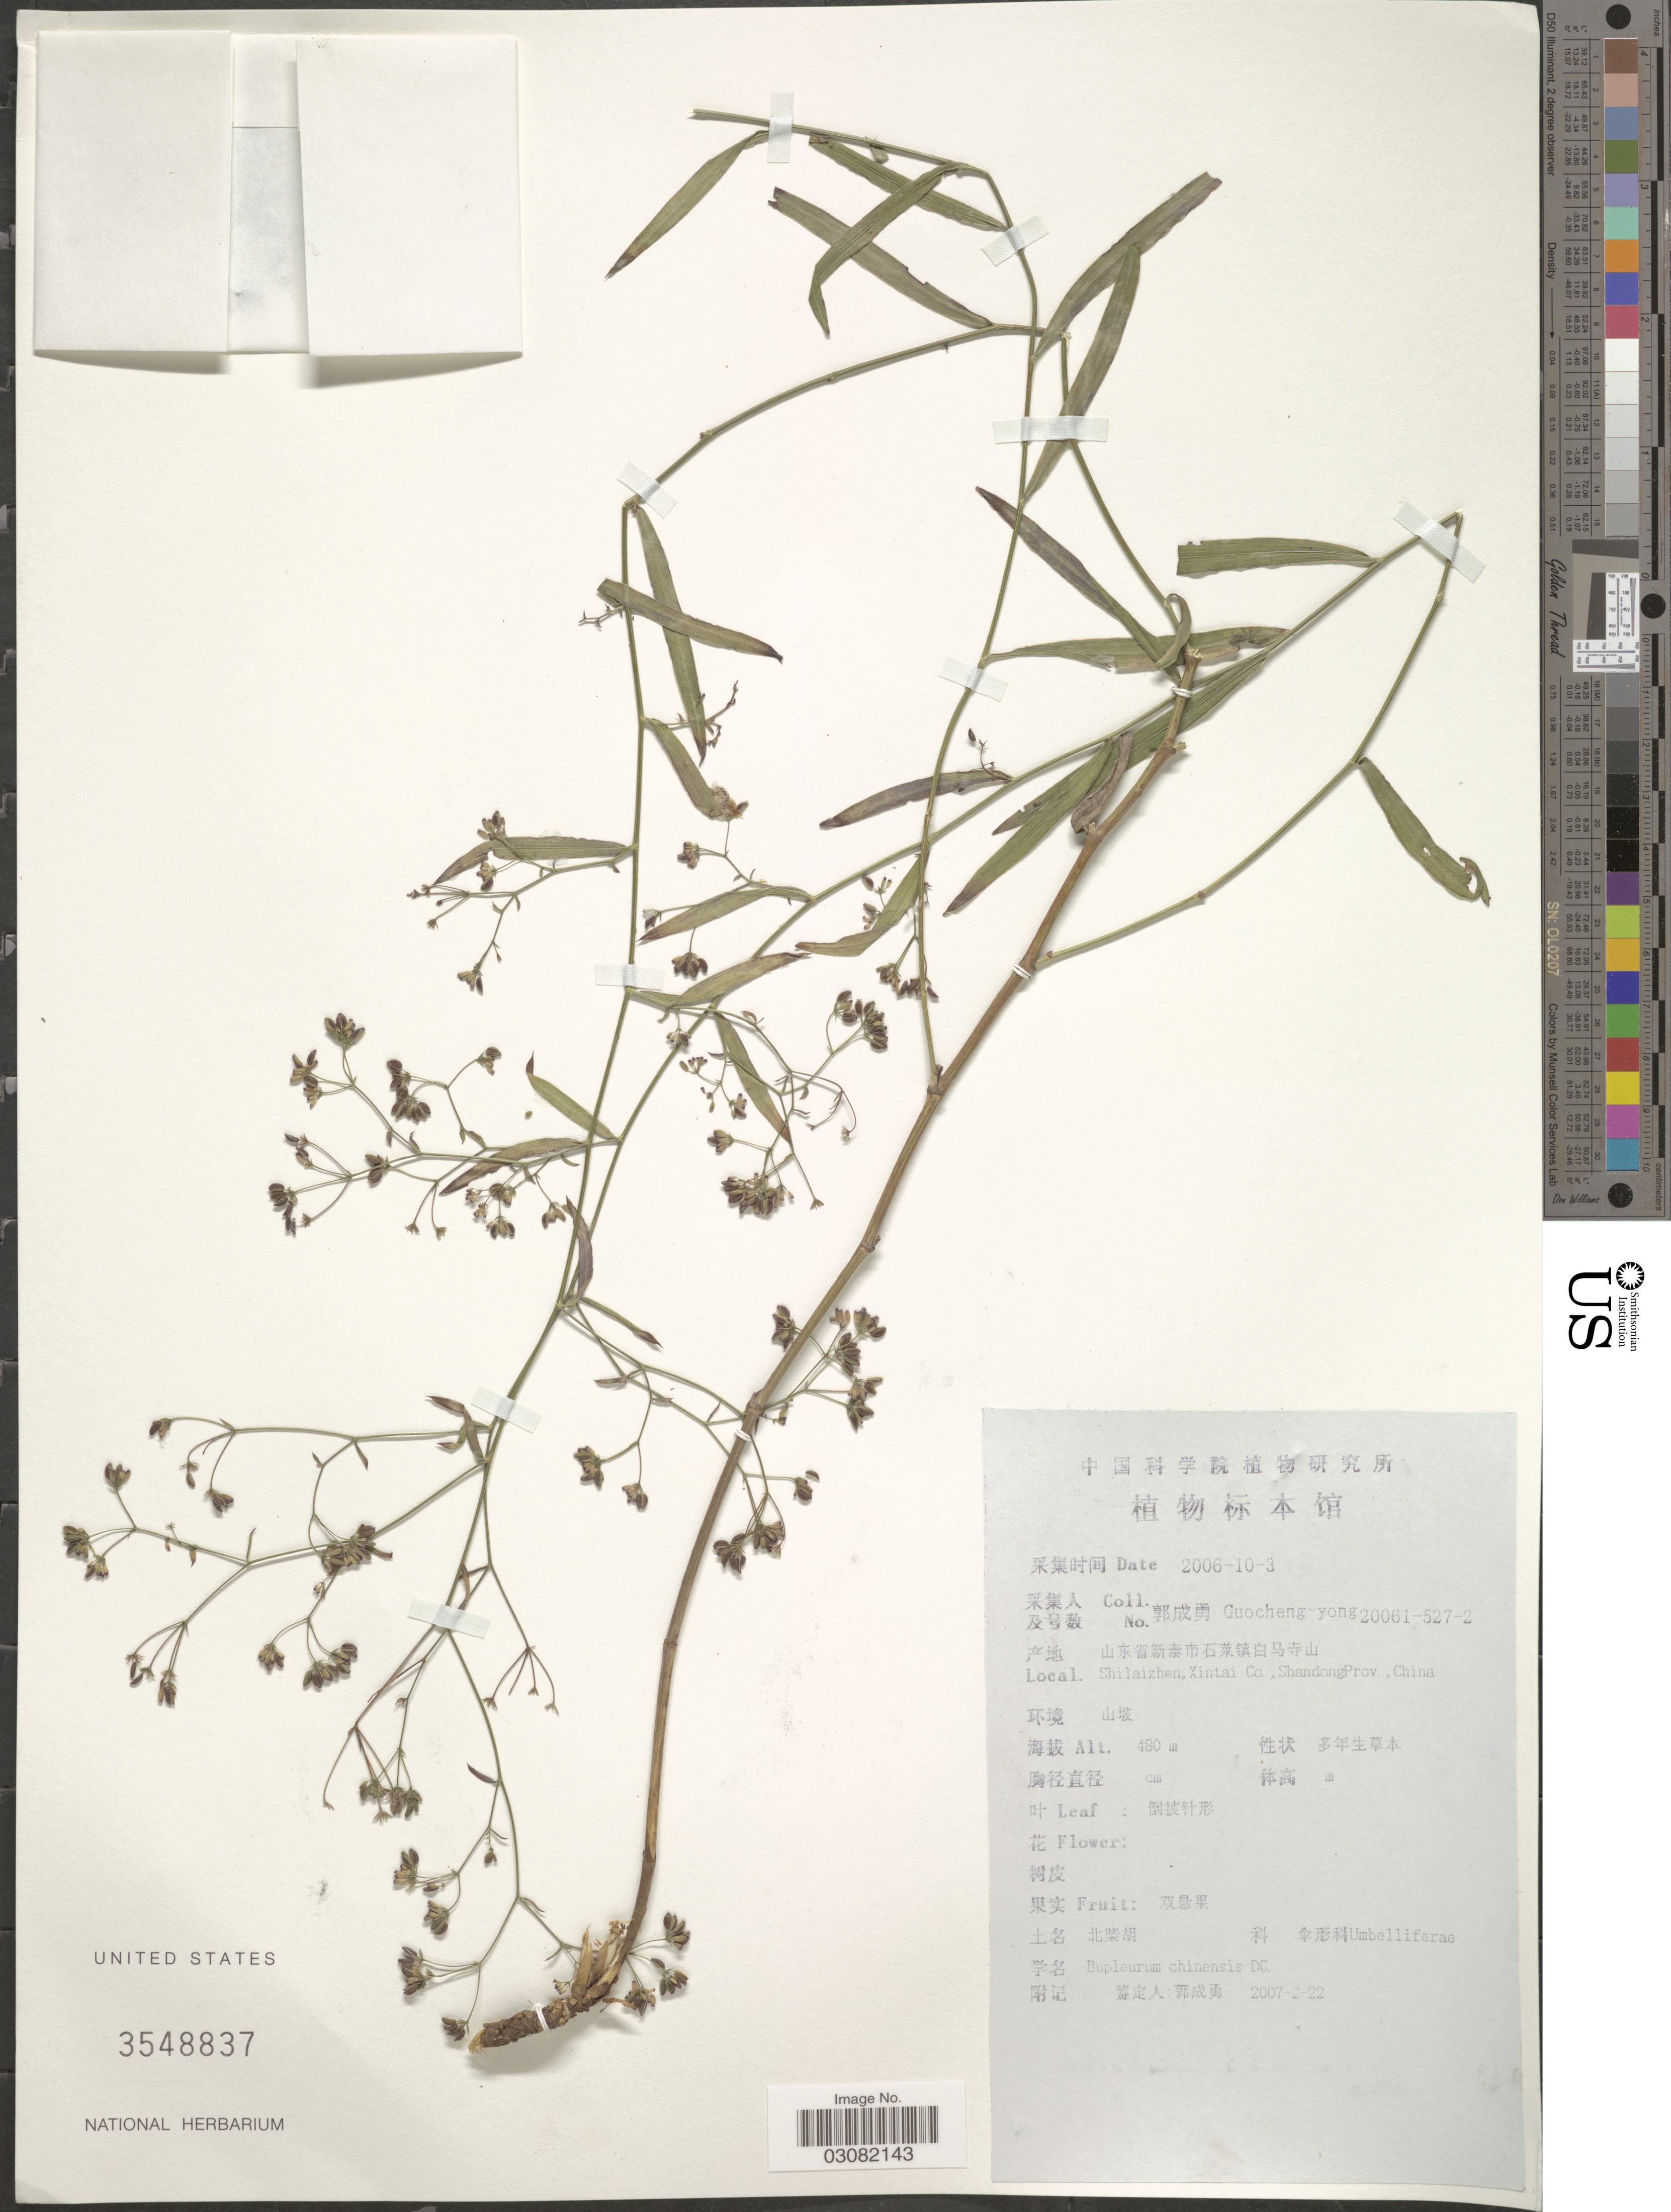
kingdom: Plantae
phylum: Tracheophyta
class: Magnoliopsida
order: Apiales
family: Apiaceae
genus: Bupleurum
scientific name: Bupleurum chinense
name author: DC.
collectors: Guo cheng-yong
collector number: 20061-527-2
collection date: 2006-10-03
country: China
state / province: Shandong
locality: Shilaizhen, Xintai Co.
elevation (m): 480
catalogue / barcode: US 3548837